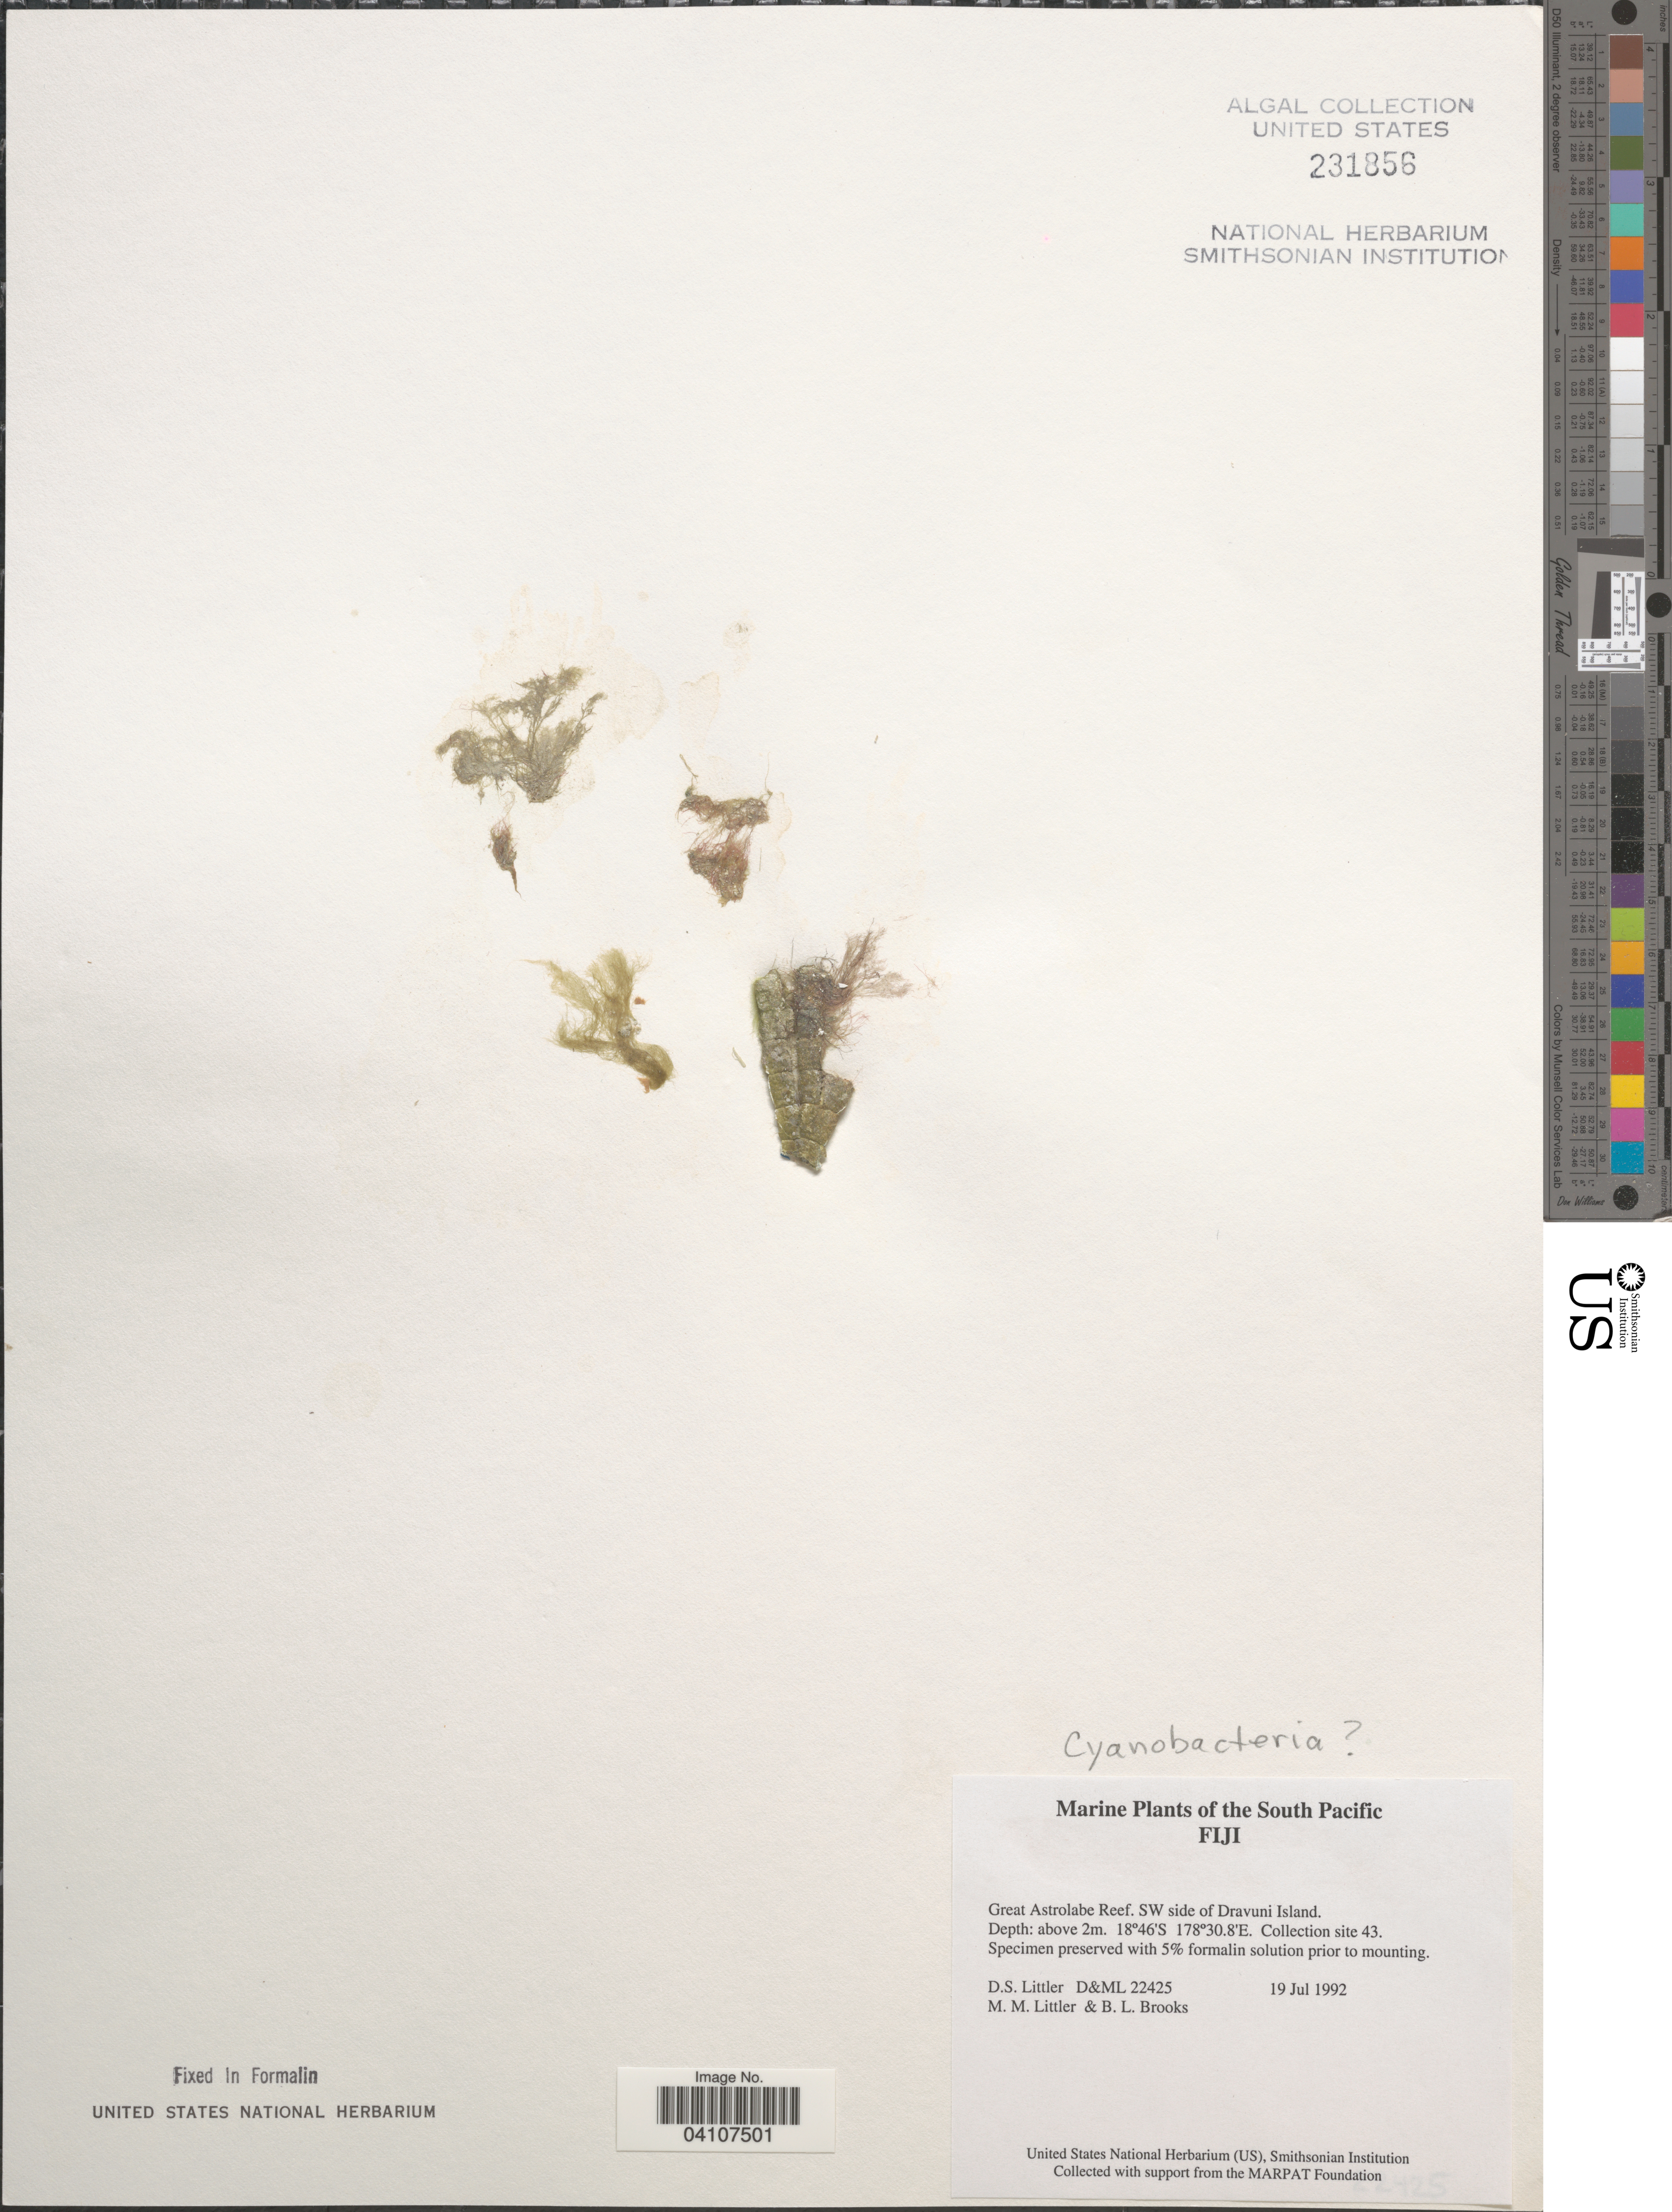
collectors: D. S. Littler & B. Brooks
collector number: D&ML 22425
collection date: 1992-07-19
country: Fiji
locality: The South Pacific. Great Astrolabe Reef. SW side of Dravuni Island. Collection site 43.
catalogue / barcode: US 231856